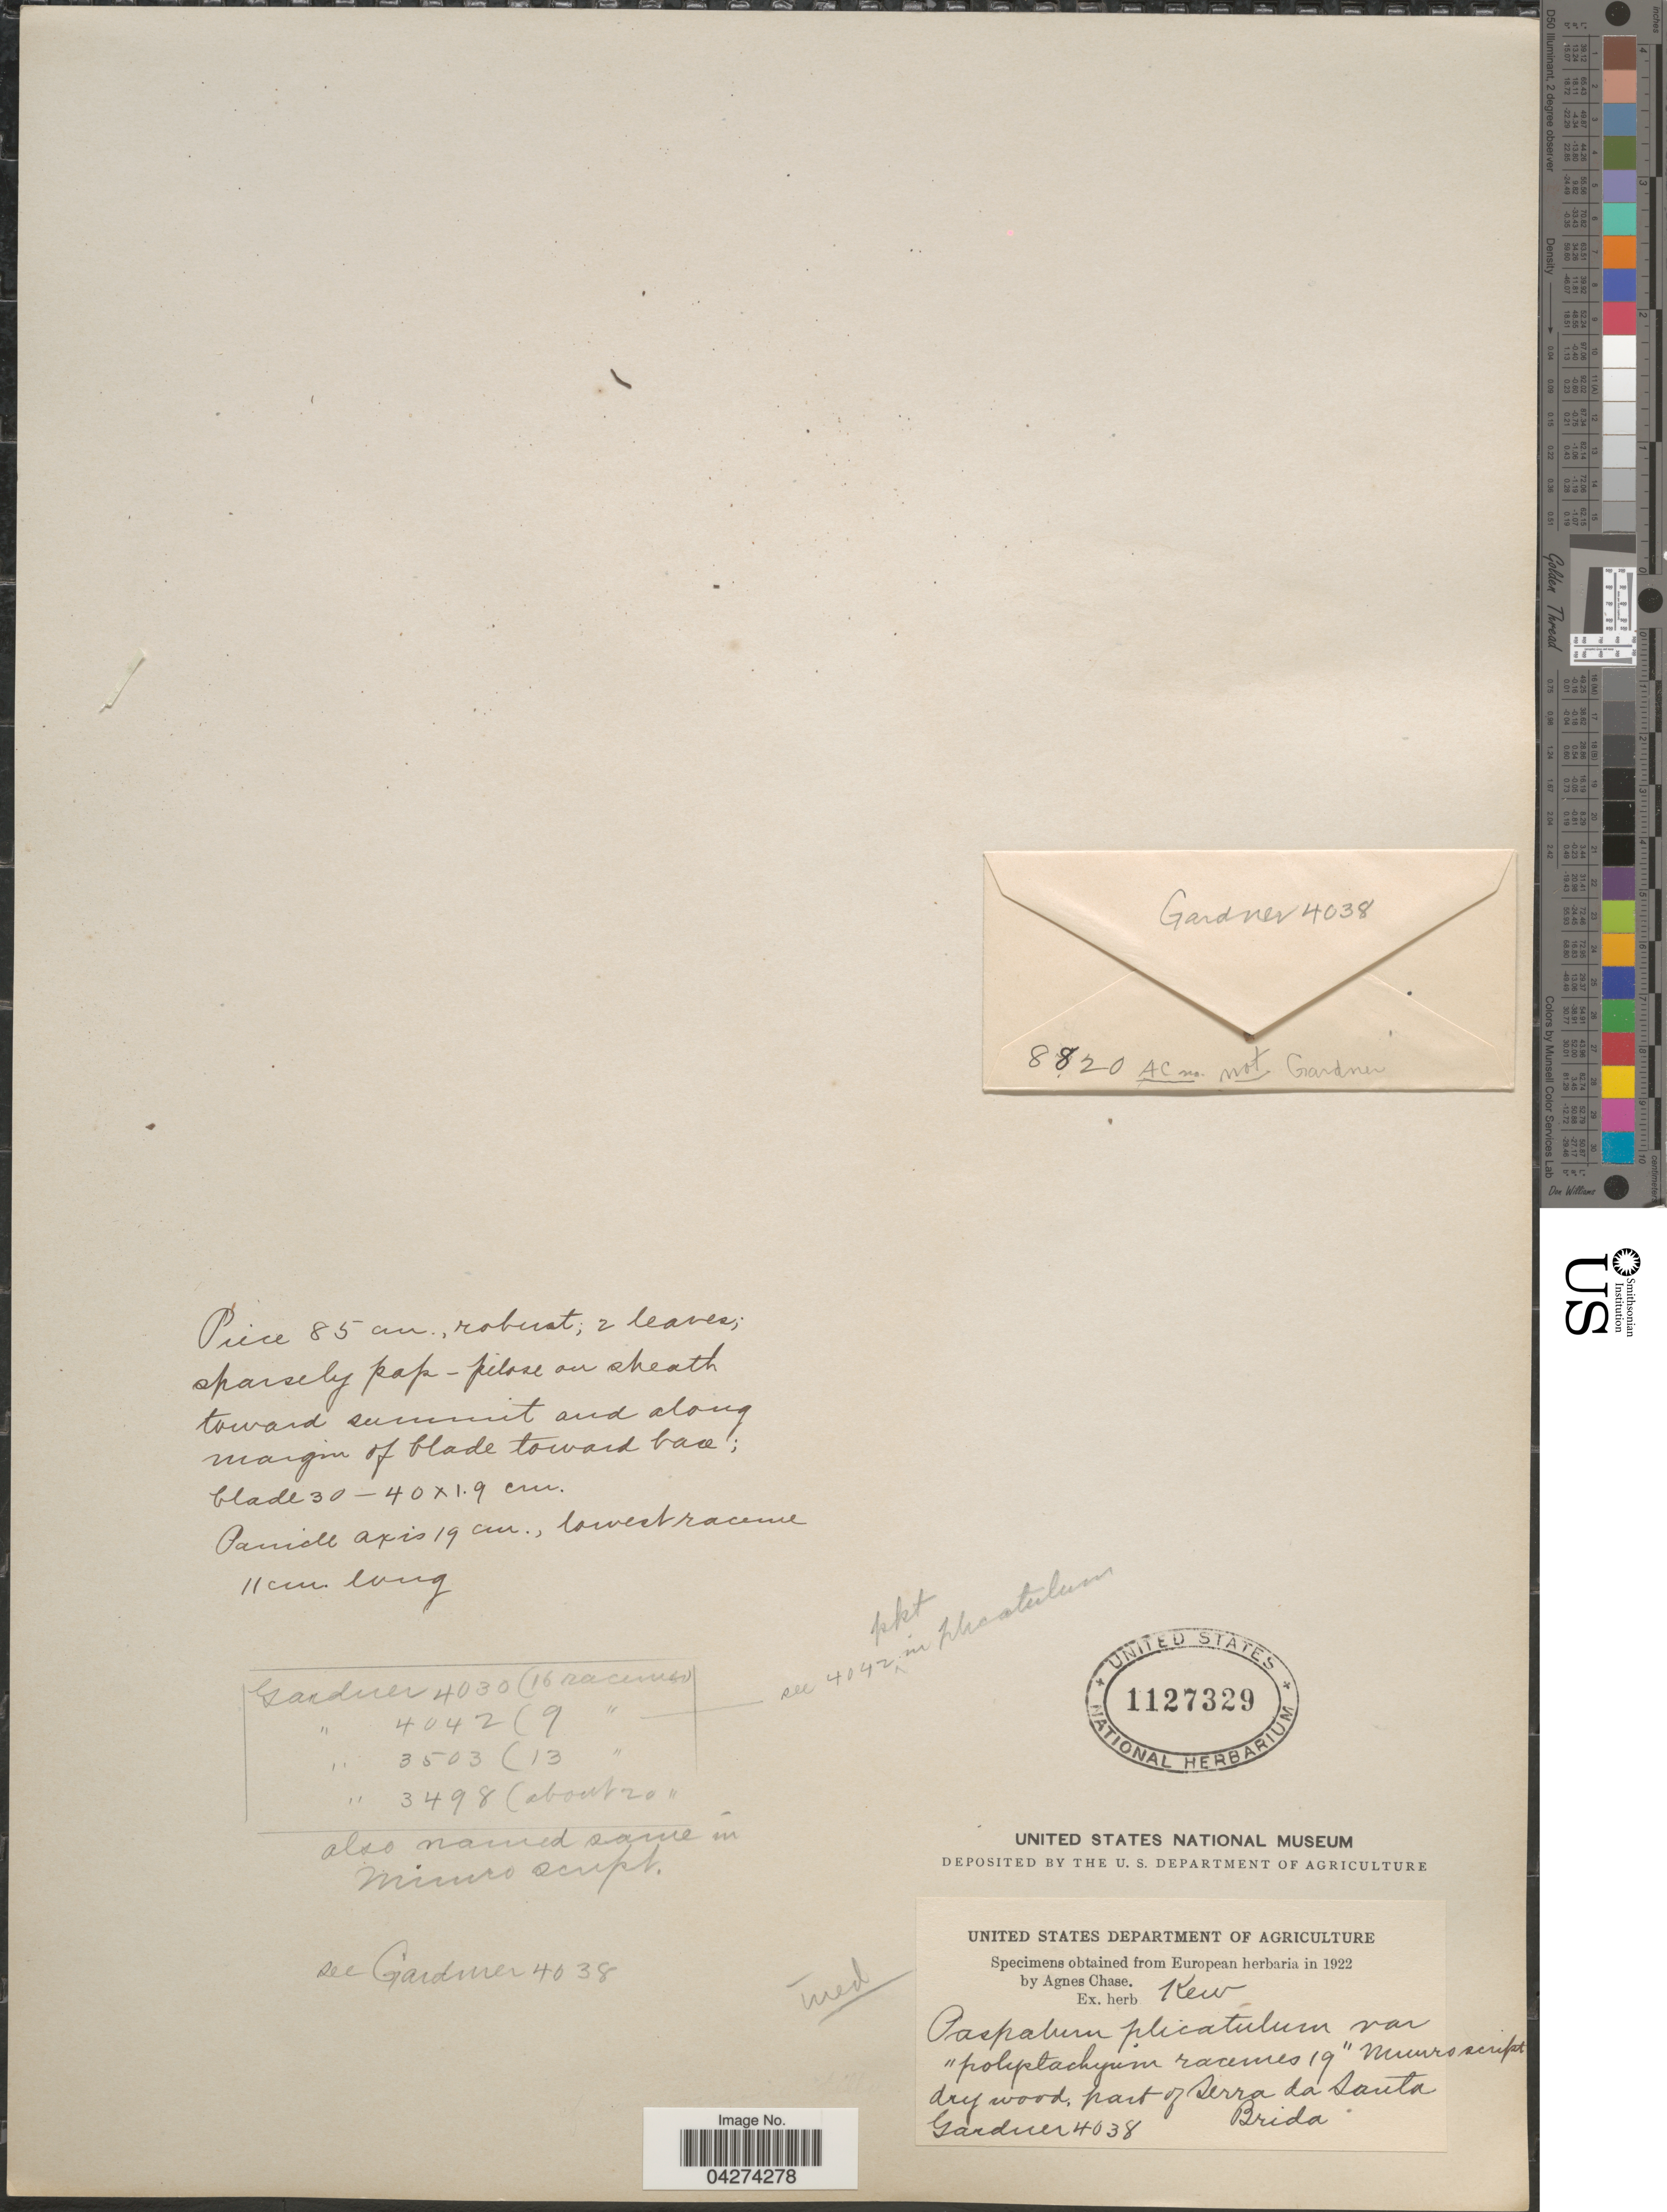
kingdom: Plantae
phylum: Tracheophyta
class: Liliopsida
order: Poales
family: Poaceae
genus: Paspalum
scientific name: Paspalum plicatulum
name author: Michx.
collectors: -- Gardner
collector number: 4038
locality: Dry wood, part of Serra da Santa Brida.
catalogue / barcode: US 1127329